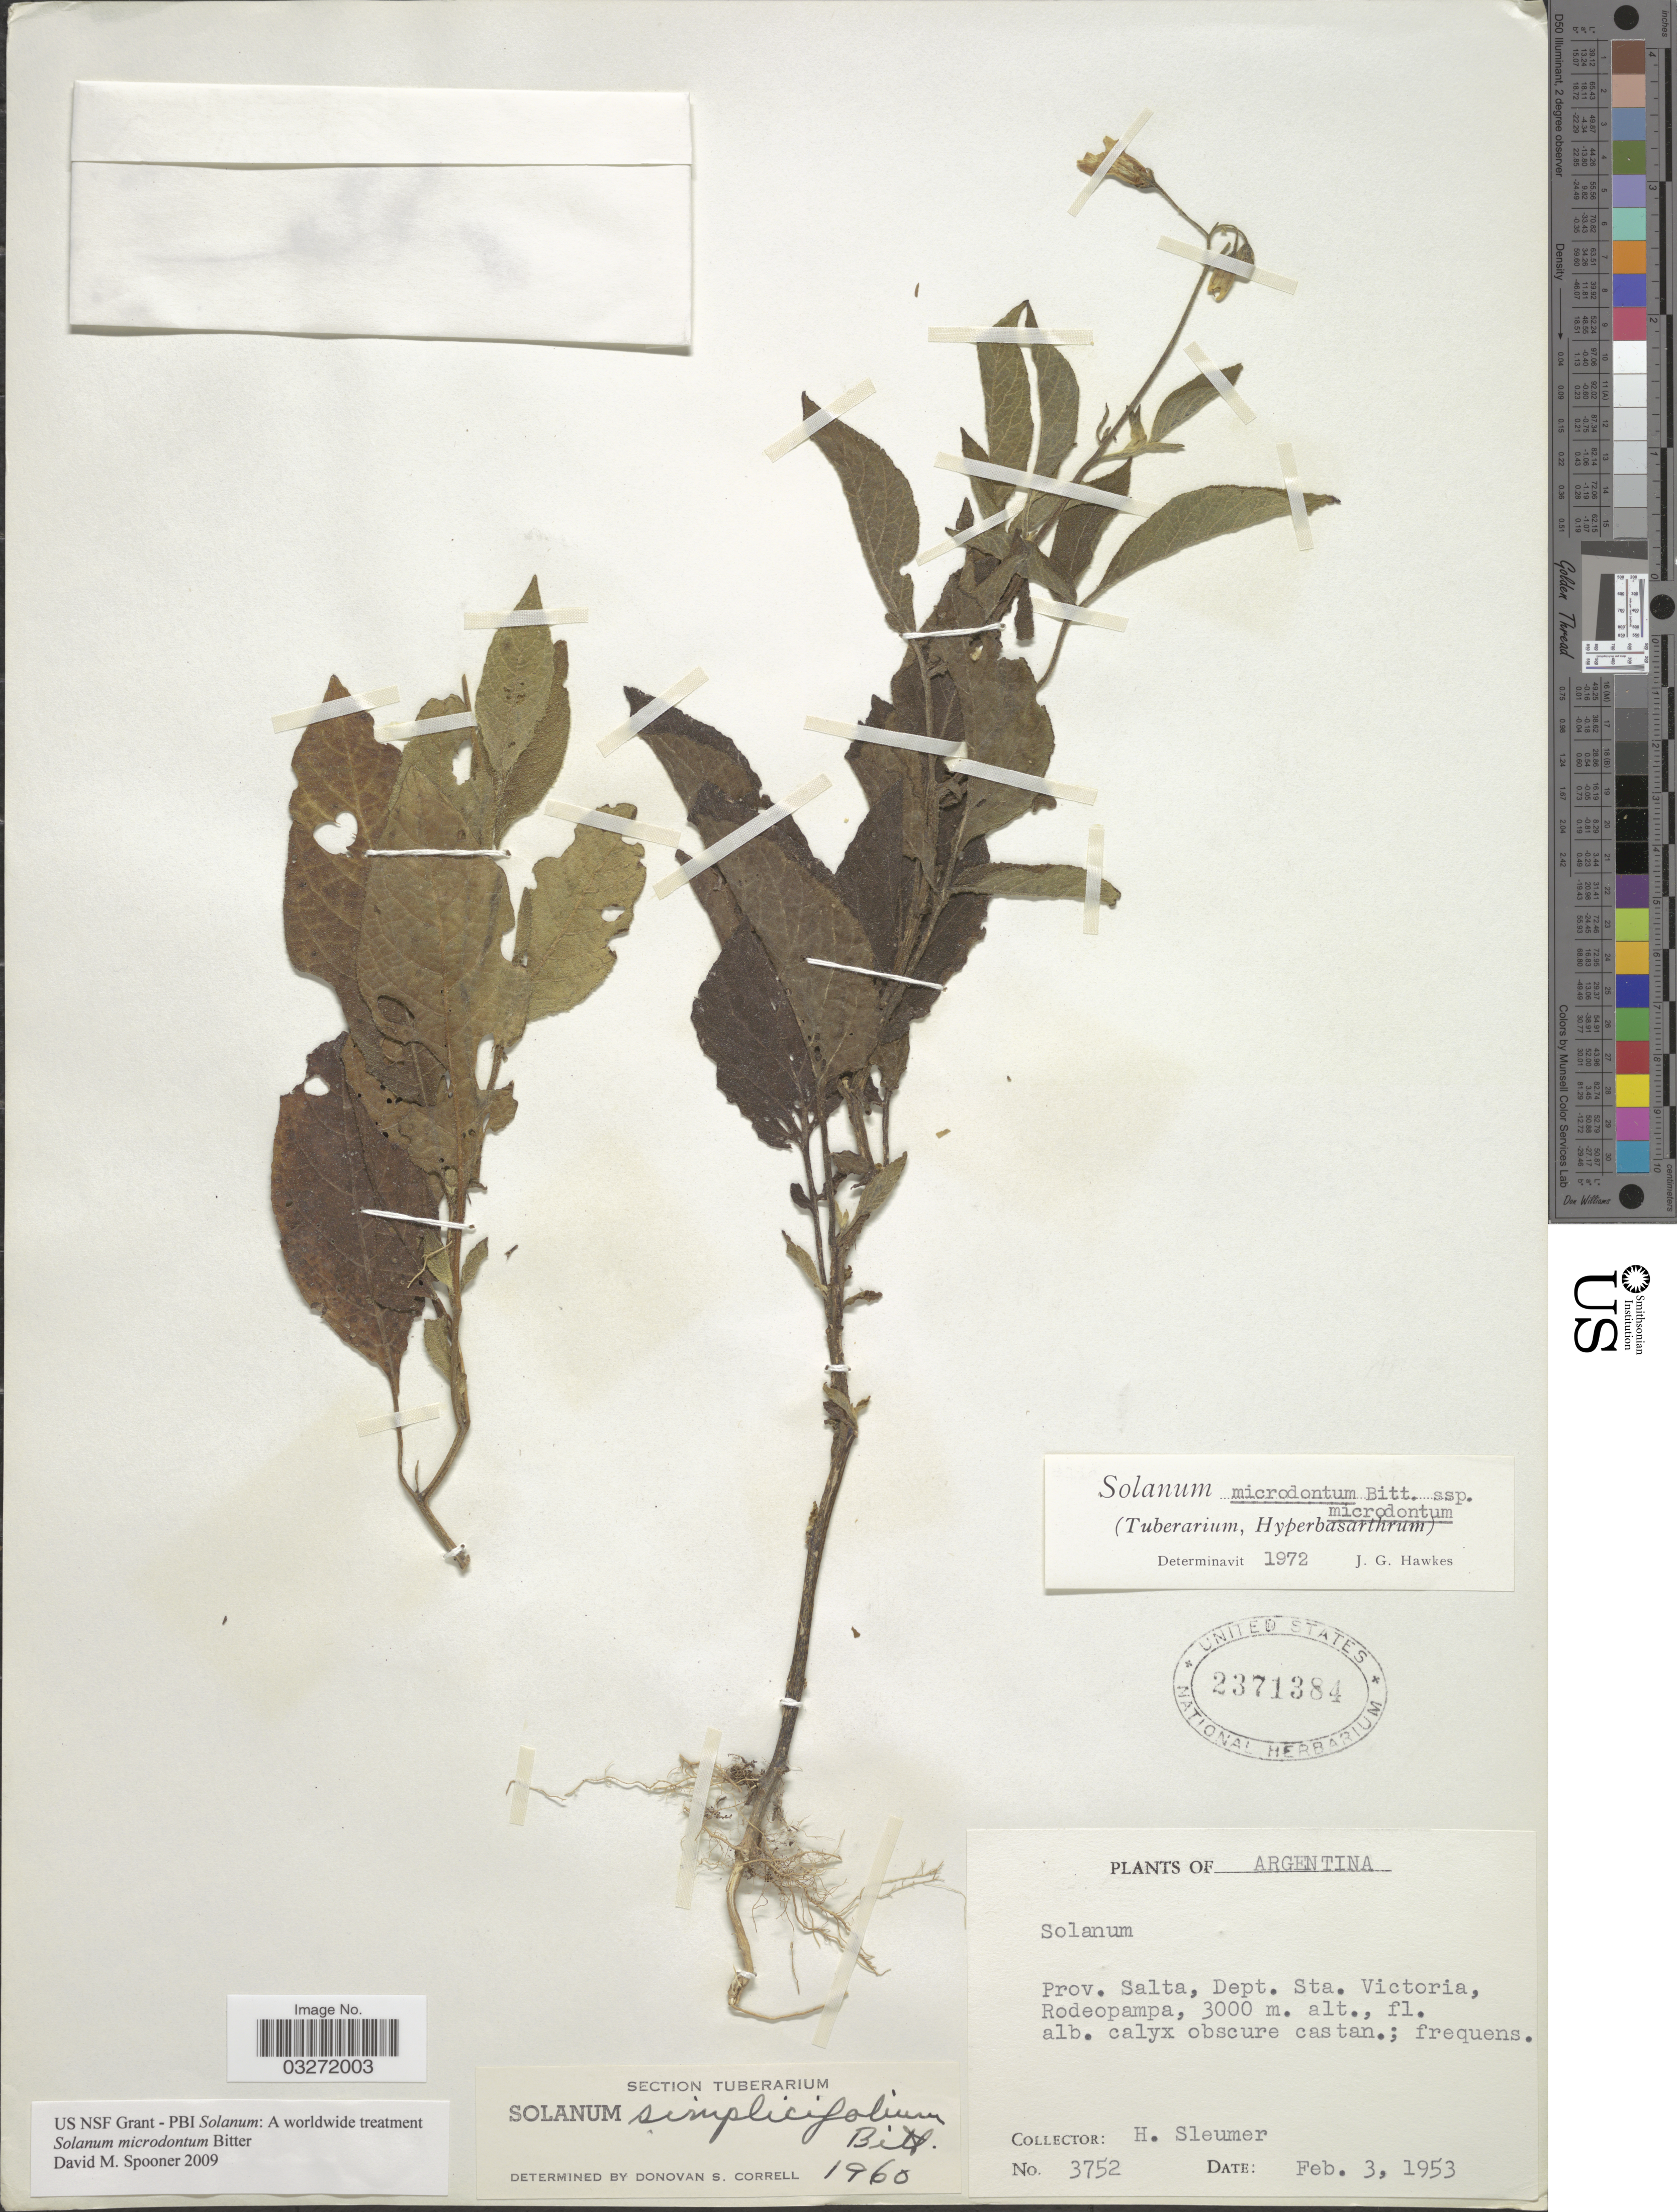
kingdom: Plantae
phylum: Tracheophyta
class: Magnoliopsida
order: Solanales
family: Solanaceae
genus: Solanum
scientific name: Solanum microdontum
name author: Bitter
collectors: H. O. Sleumer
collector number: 3752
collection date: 1953-02-03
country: Argentina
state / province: Salta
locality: Prov. Salta, Dept. Sta. Victoria, Rodeopampa.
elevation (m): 3000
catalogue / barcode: US 2371384